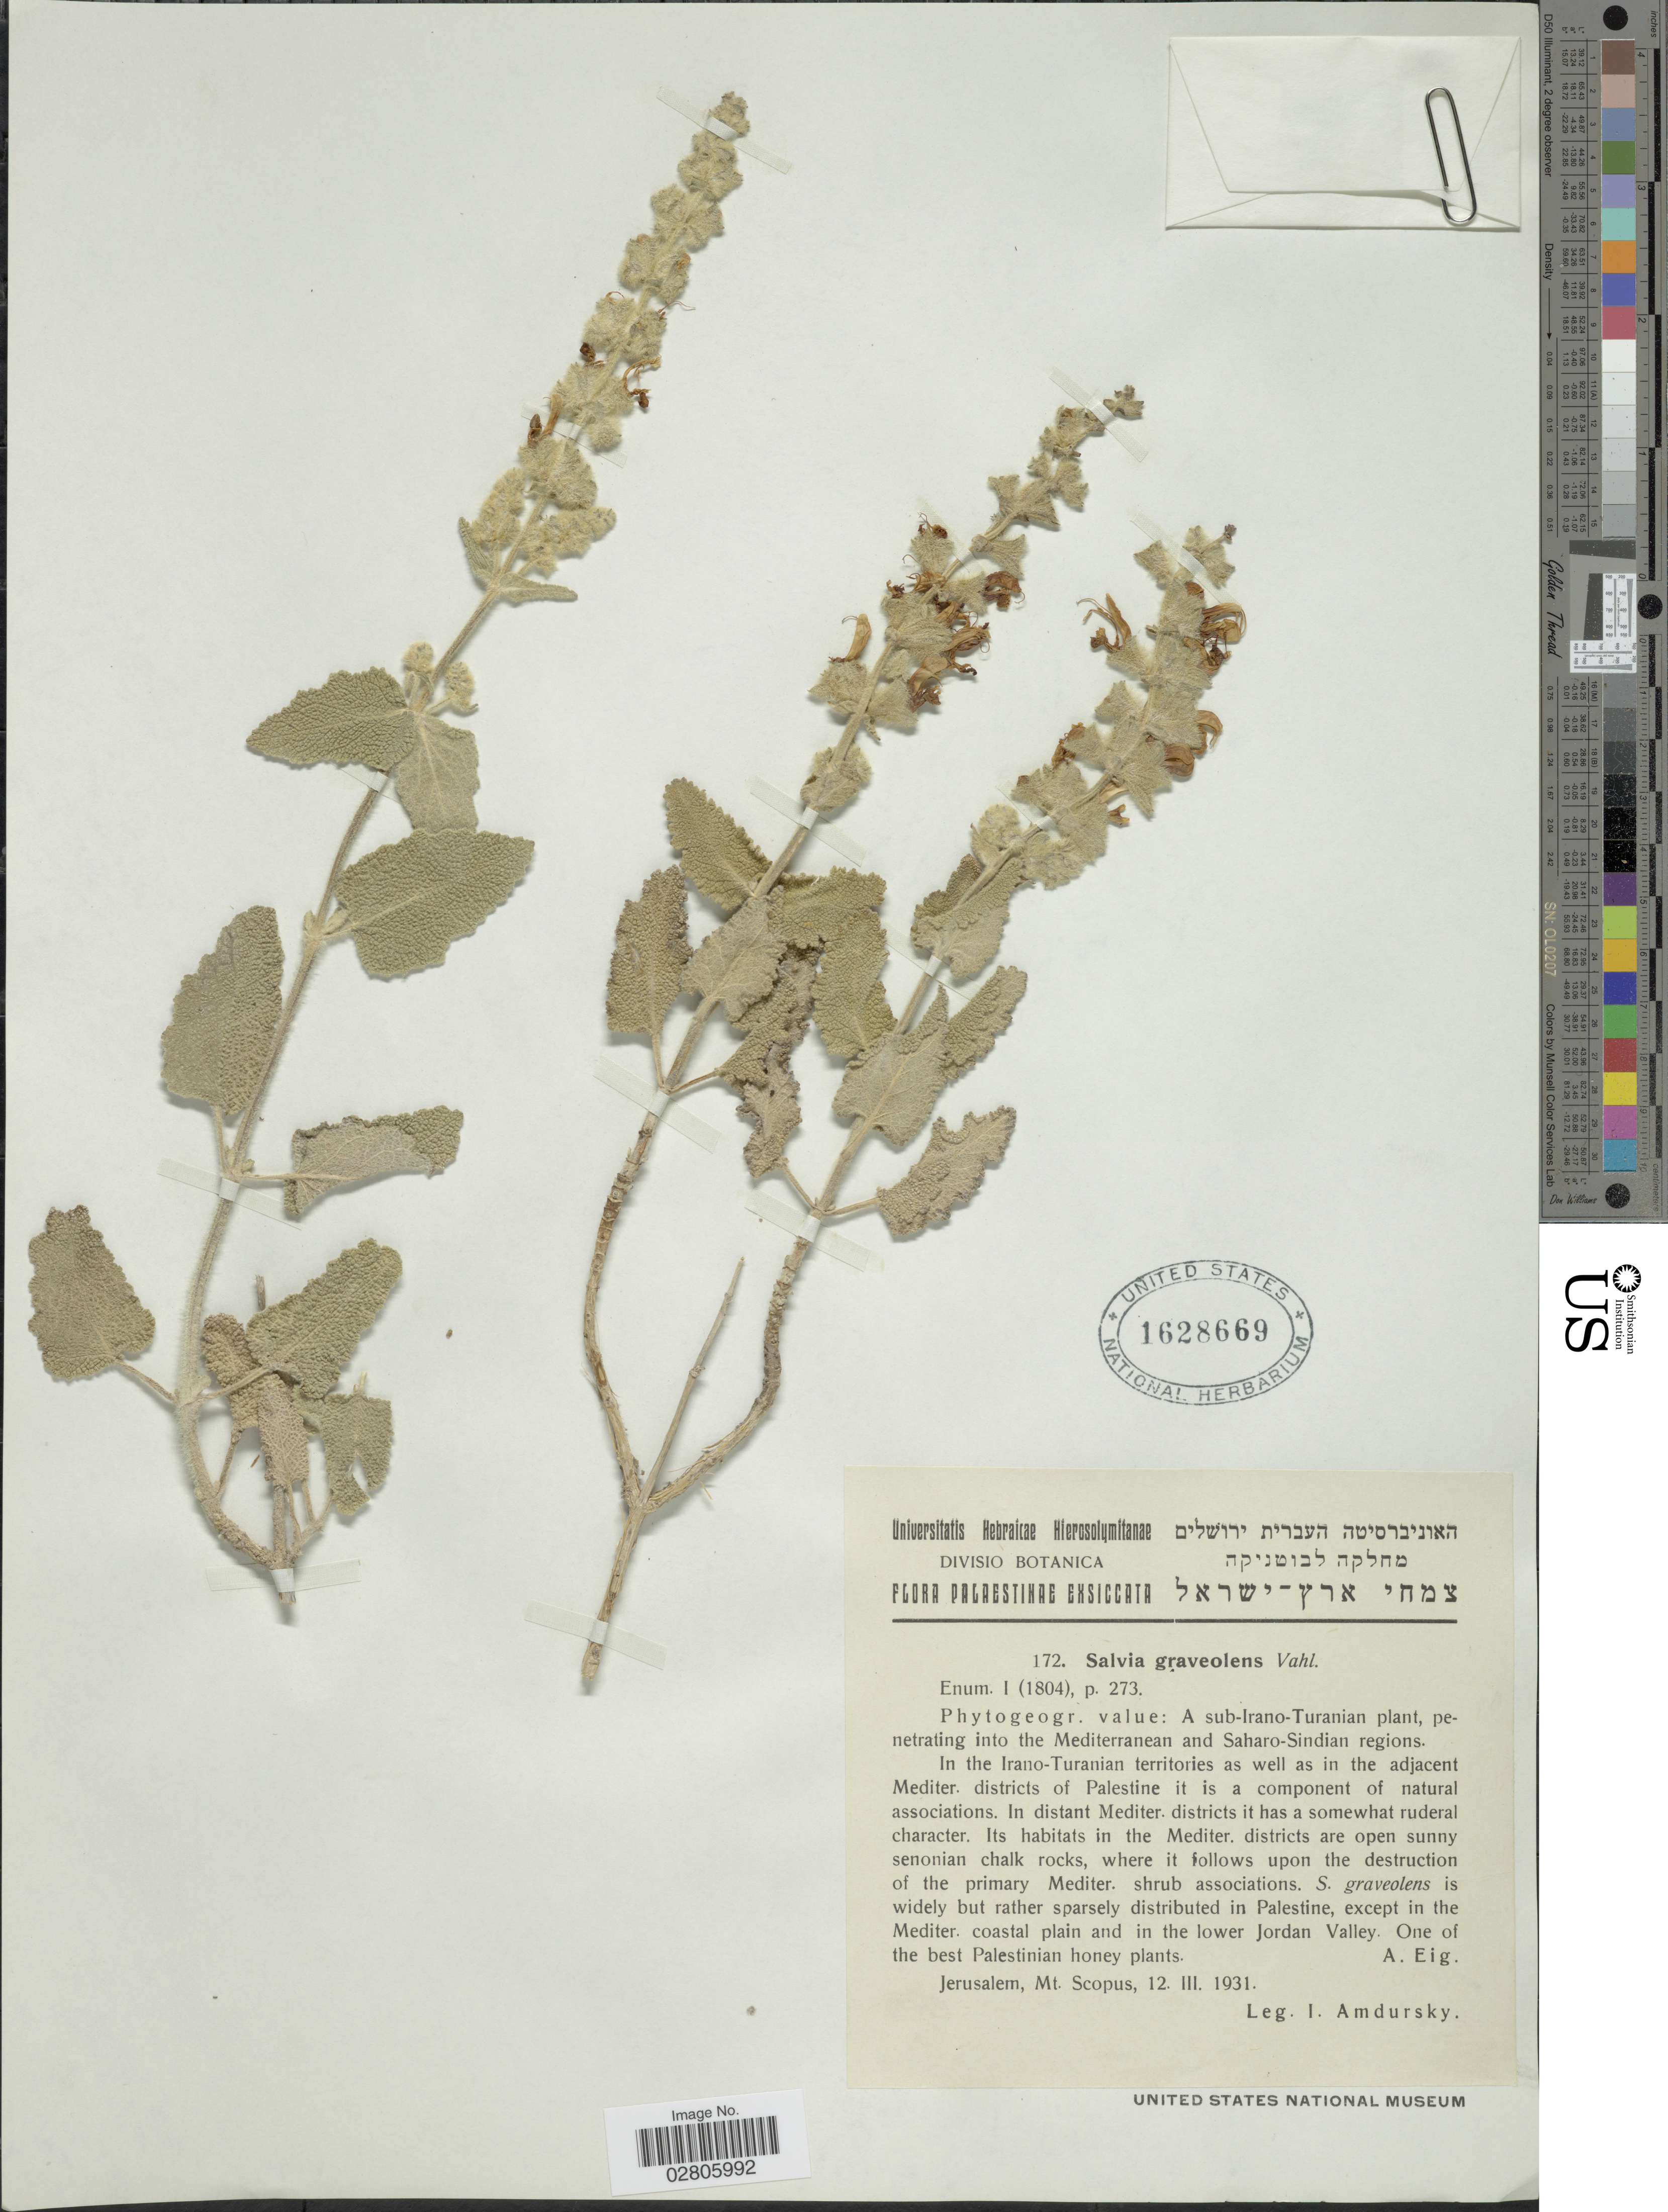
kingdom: Plantae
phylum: Tracheophyta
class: Magnoliopsida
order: Lamiales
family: Lamiaceae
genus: Salvia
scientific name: Salvia graveolens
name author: Vahl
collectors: I. Amdursky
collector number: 172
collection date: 1931-03-12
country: Israel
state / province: Jerusalem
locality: Mt. Scopus.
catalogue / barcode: US 1628669